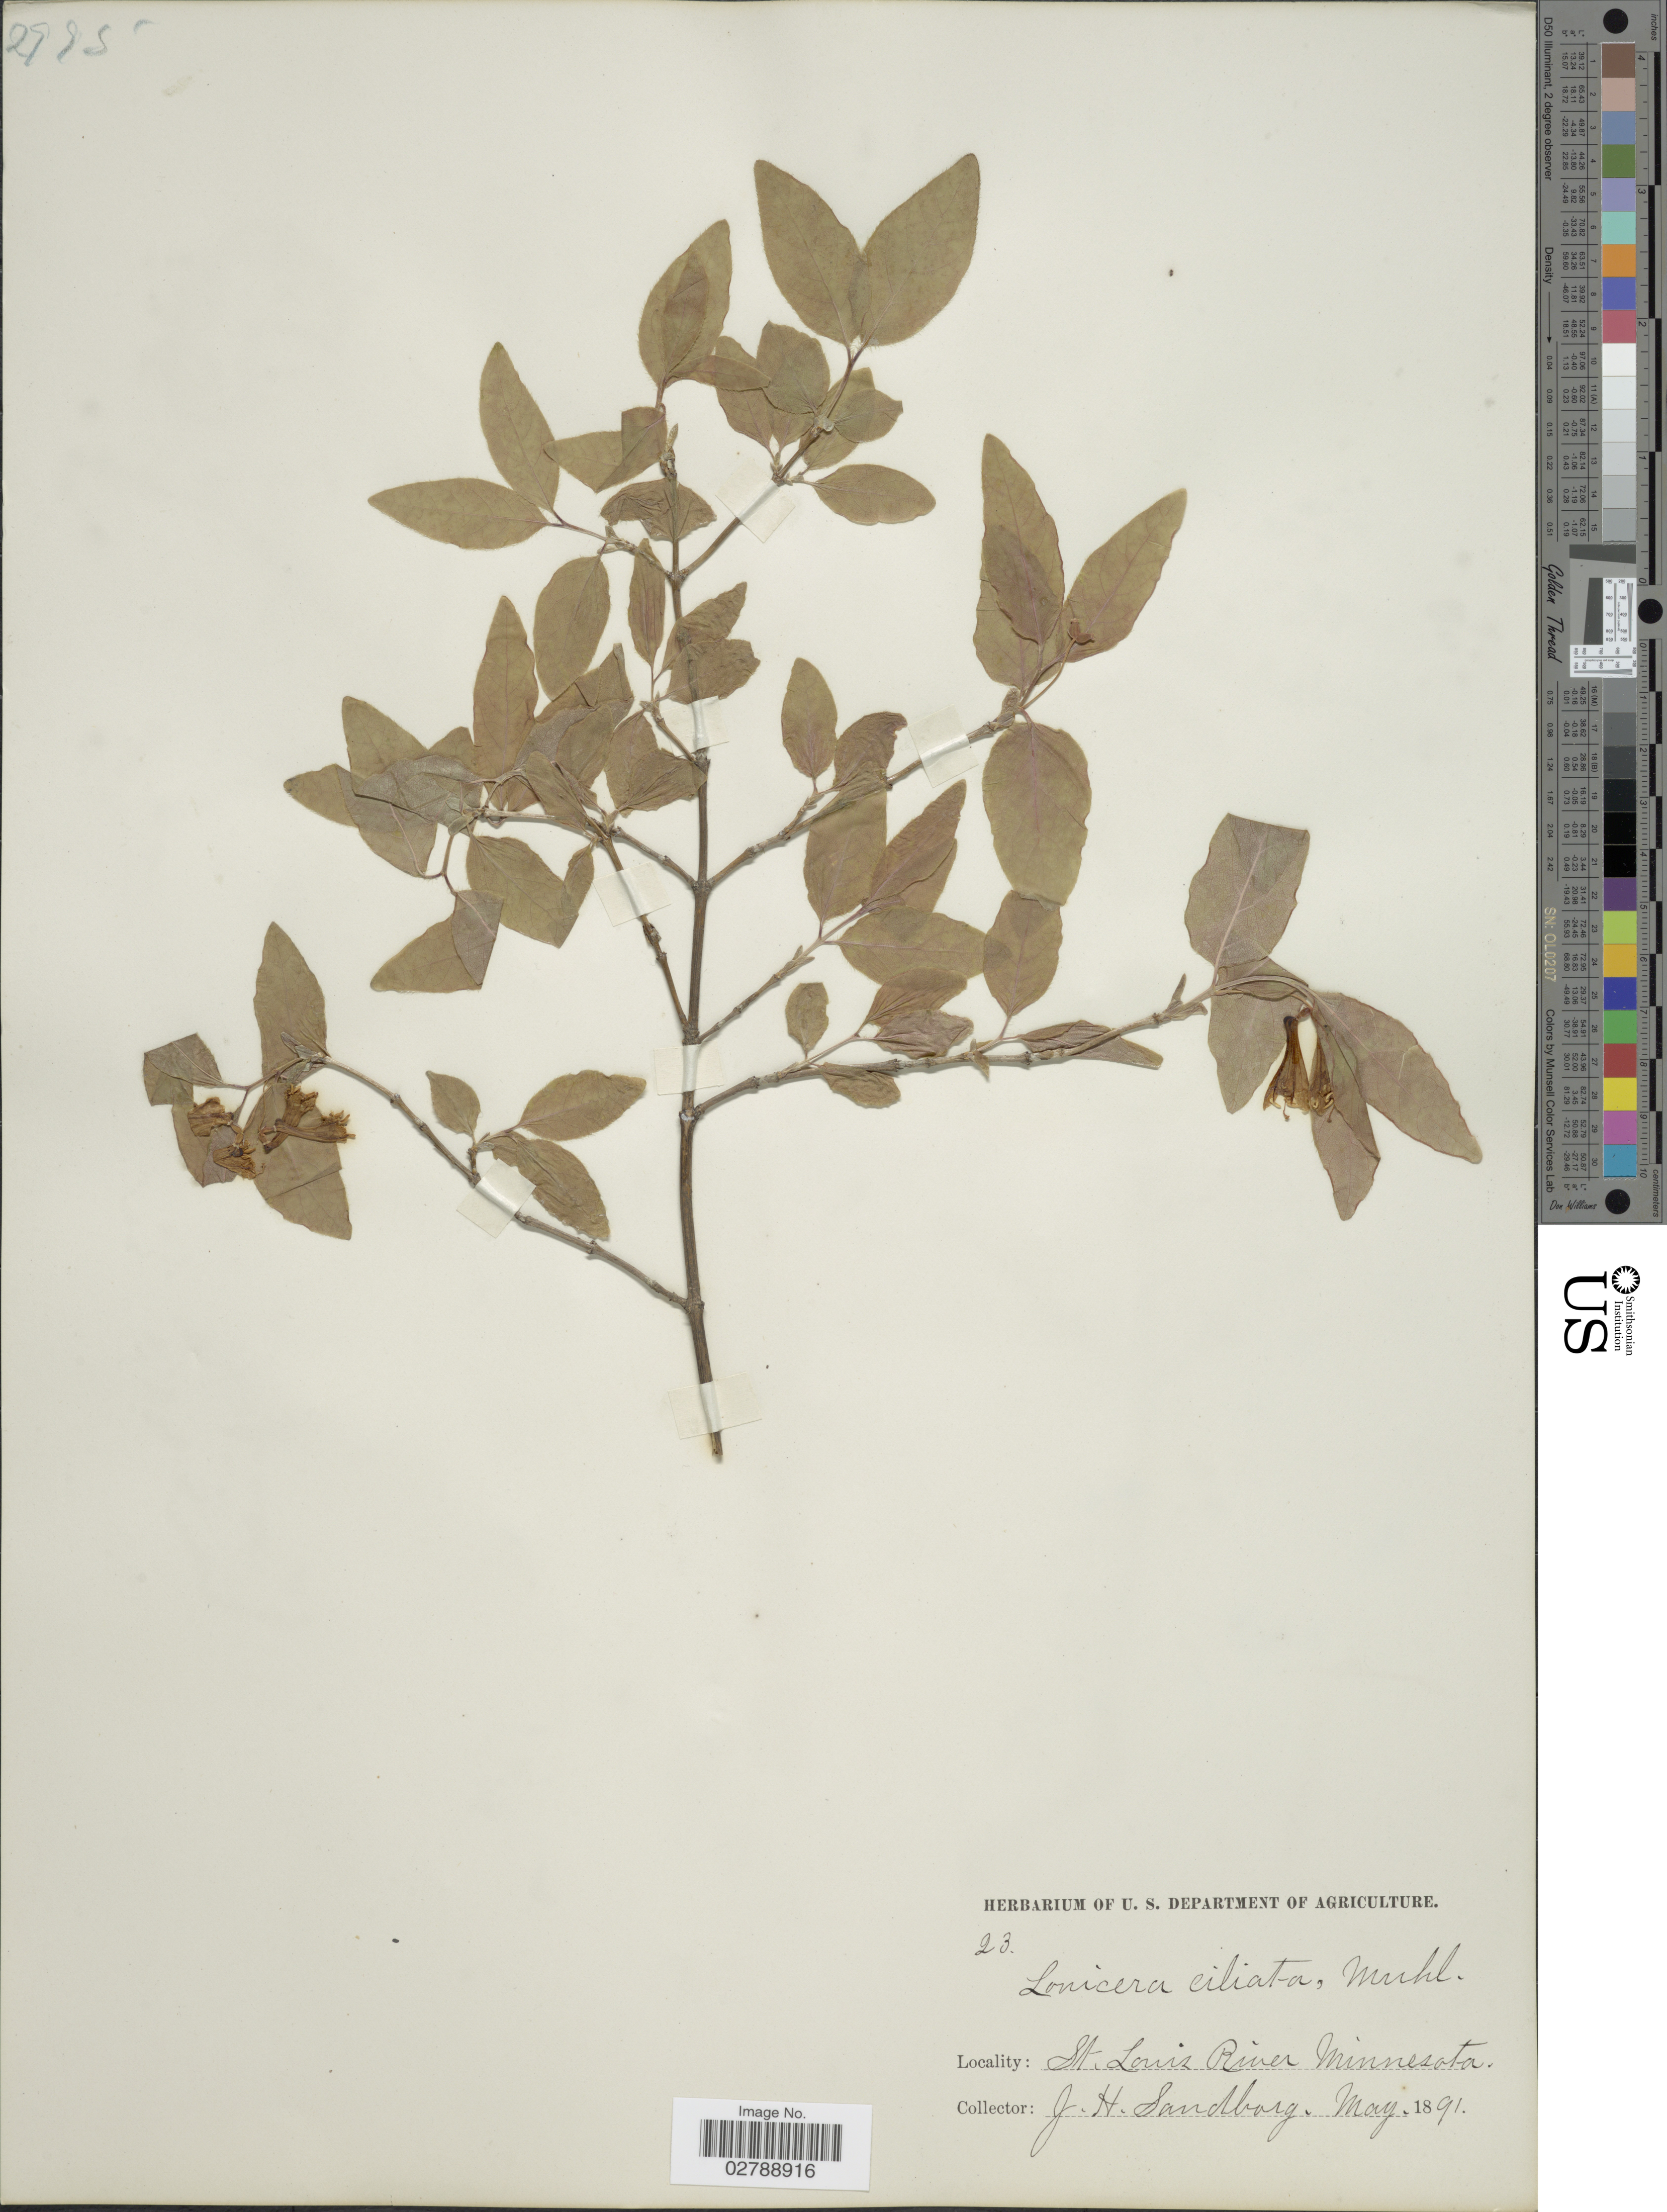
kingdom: Plantae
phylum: Tracheophyta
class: Magnoliopsida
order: Dipsacales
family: Caprifoliaceae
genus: Lonicera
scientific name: Lonicera canadensis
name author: Bartram & W. Bartram ex Marshall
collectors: J. H. Sandberg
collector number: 23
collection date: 1891-05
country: United States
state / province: Minnesota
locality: St. Louis River.